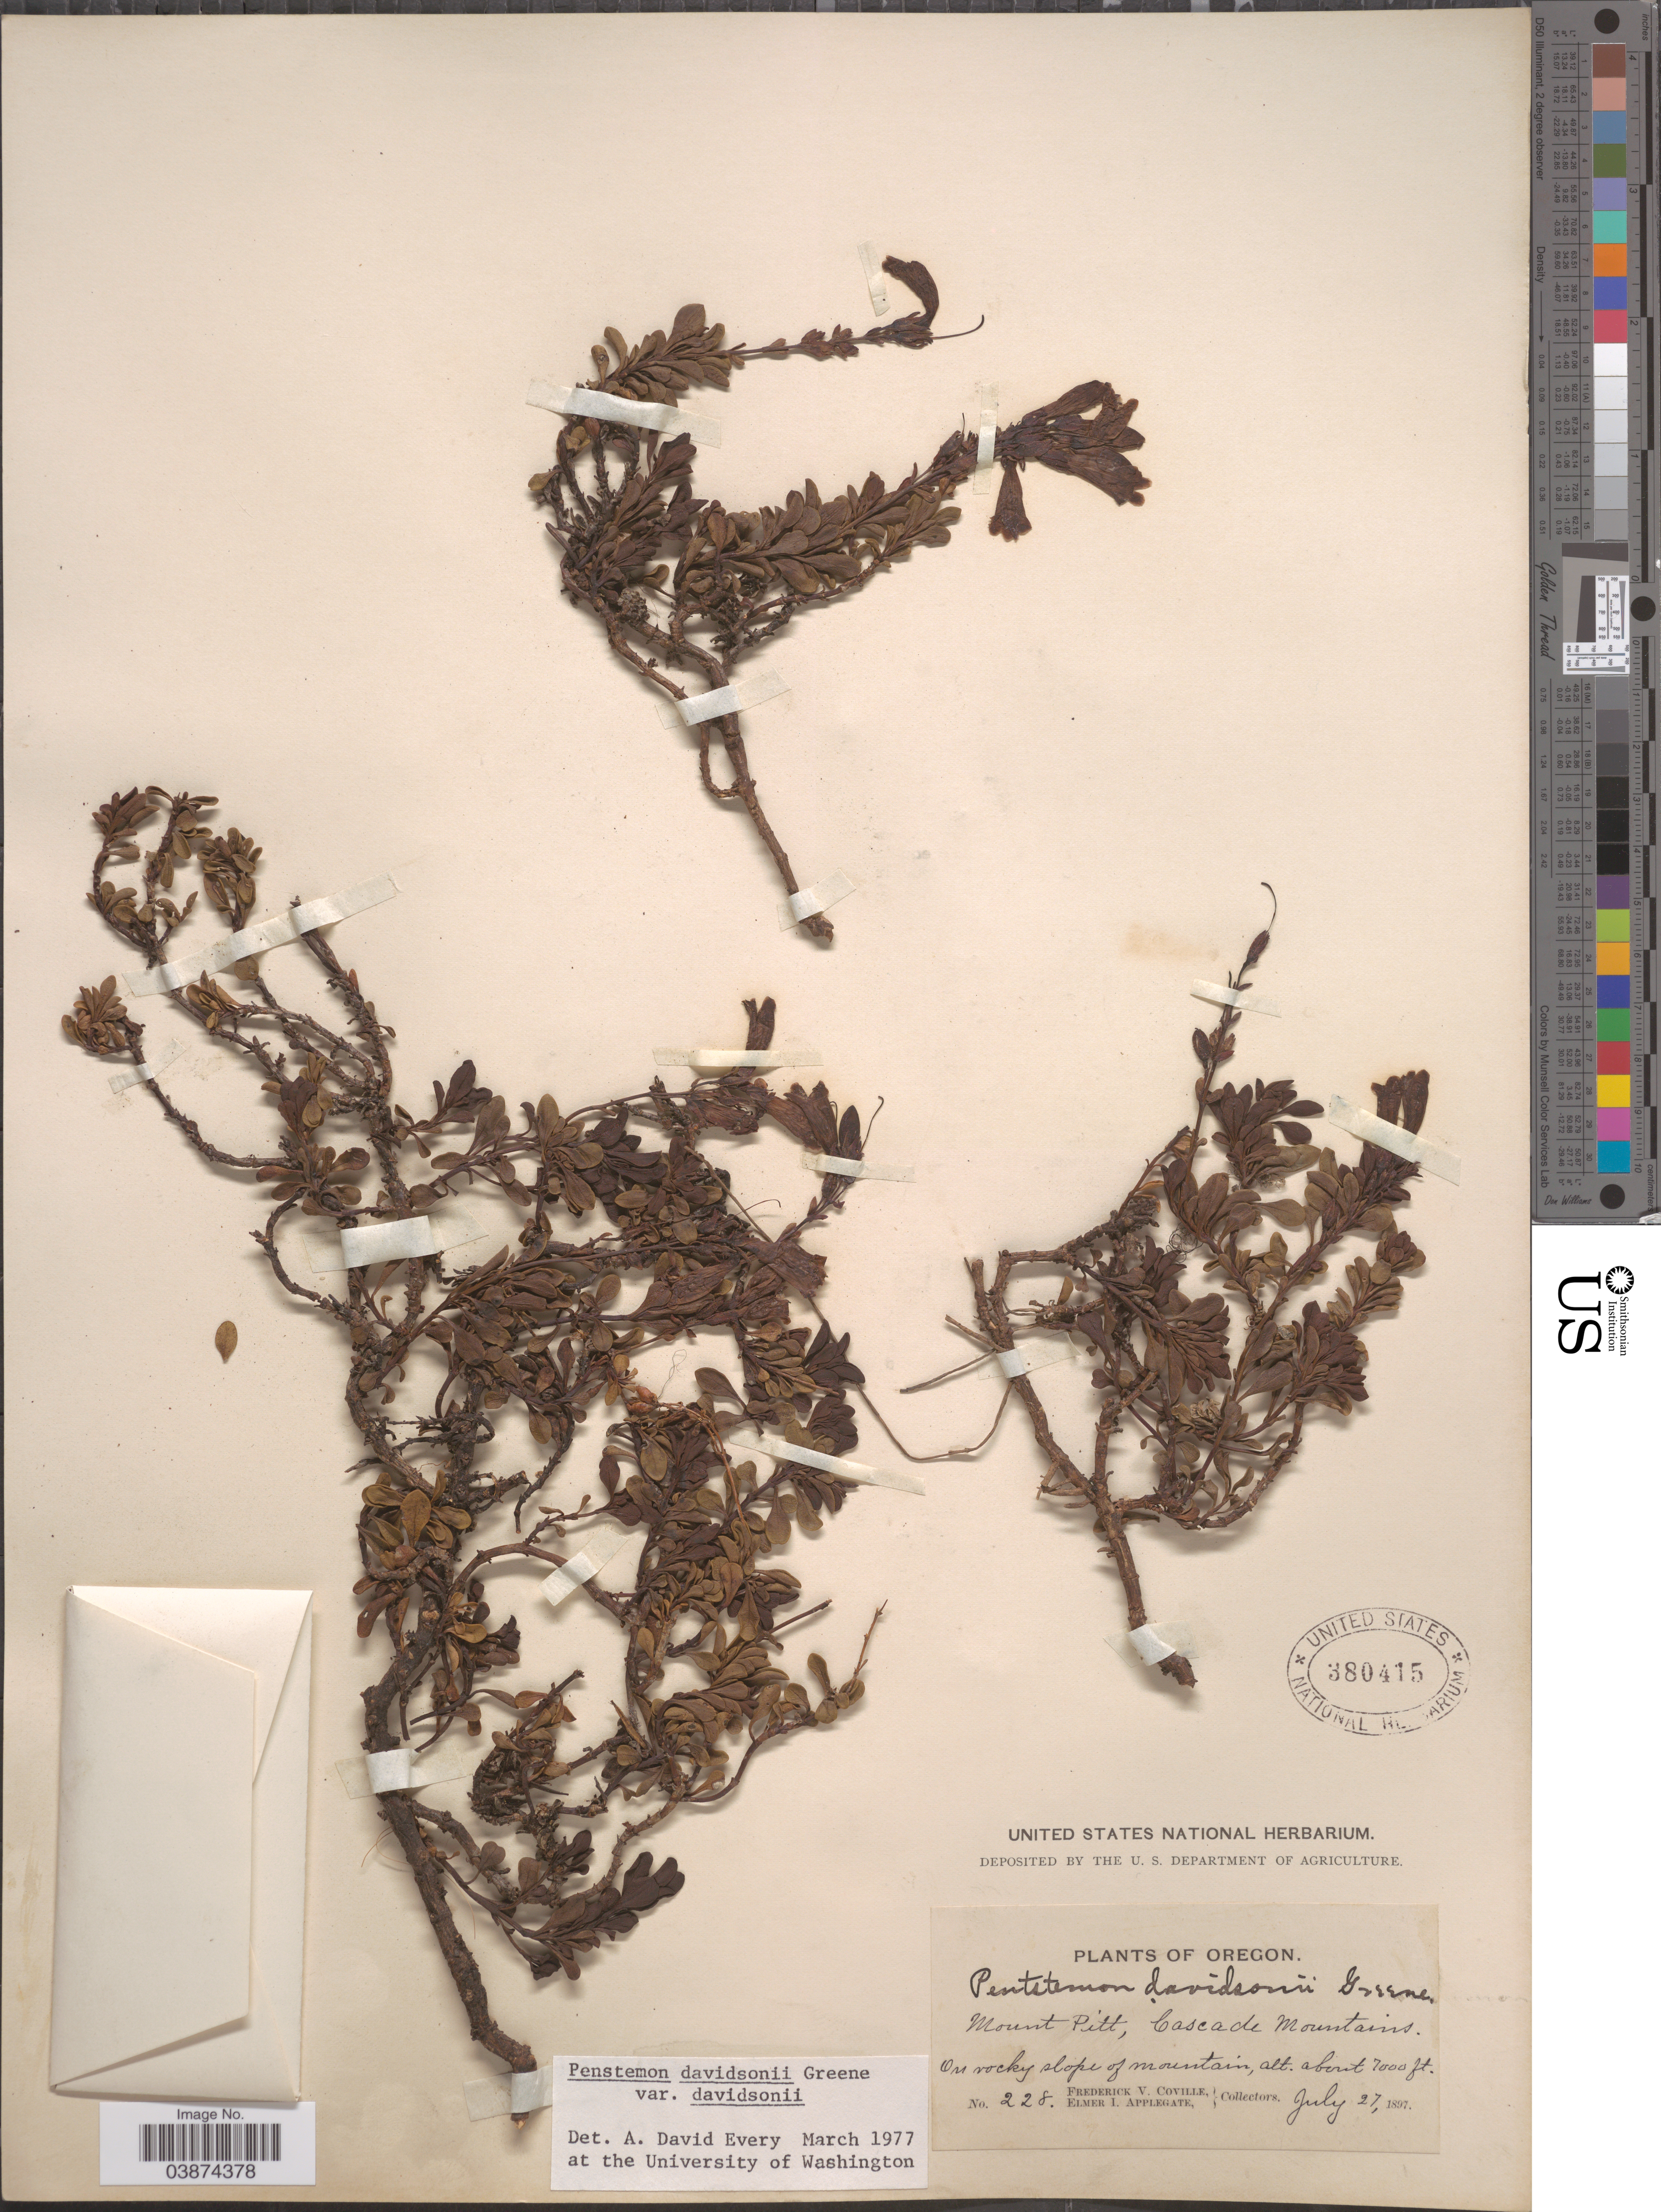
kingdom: Plantae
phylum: Tracheophyta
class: Magnoliopsida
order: Lamiales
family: Plantaginaceae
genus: Penstemon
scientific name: Penstemon davidsonii var. davidsonii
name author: Greene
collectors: F. V. Coville & E. I. Applegate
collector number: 228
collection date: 1897-07-27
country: United States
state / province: Oregon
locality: Mount Pitt, Cascade Mountains.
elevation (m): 2134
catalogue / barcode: US 380415